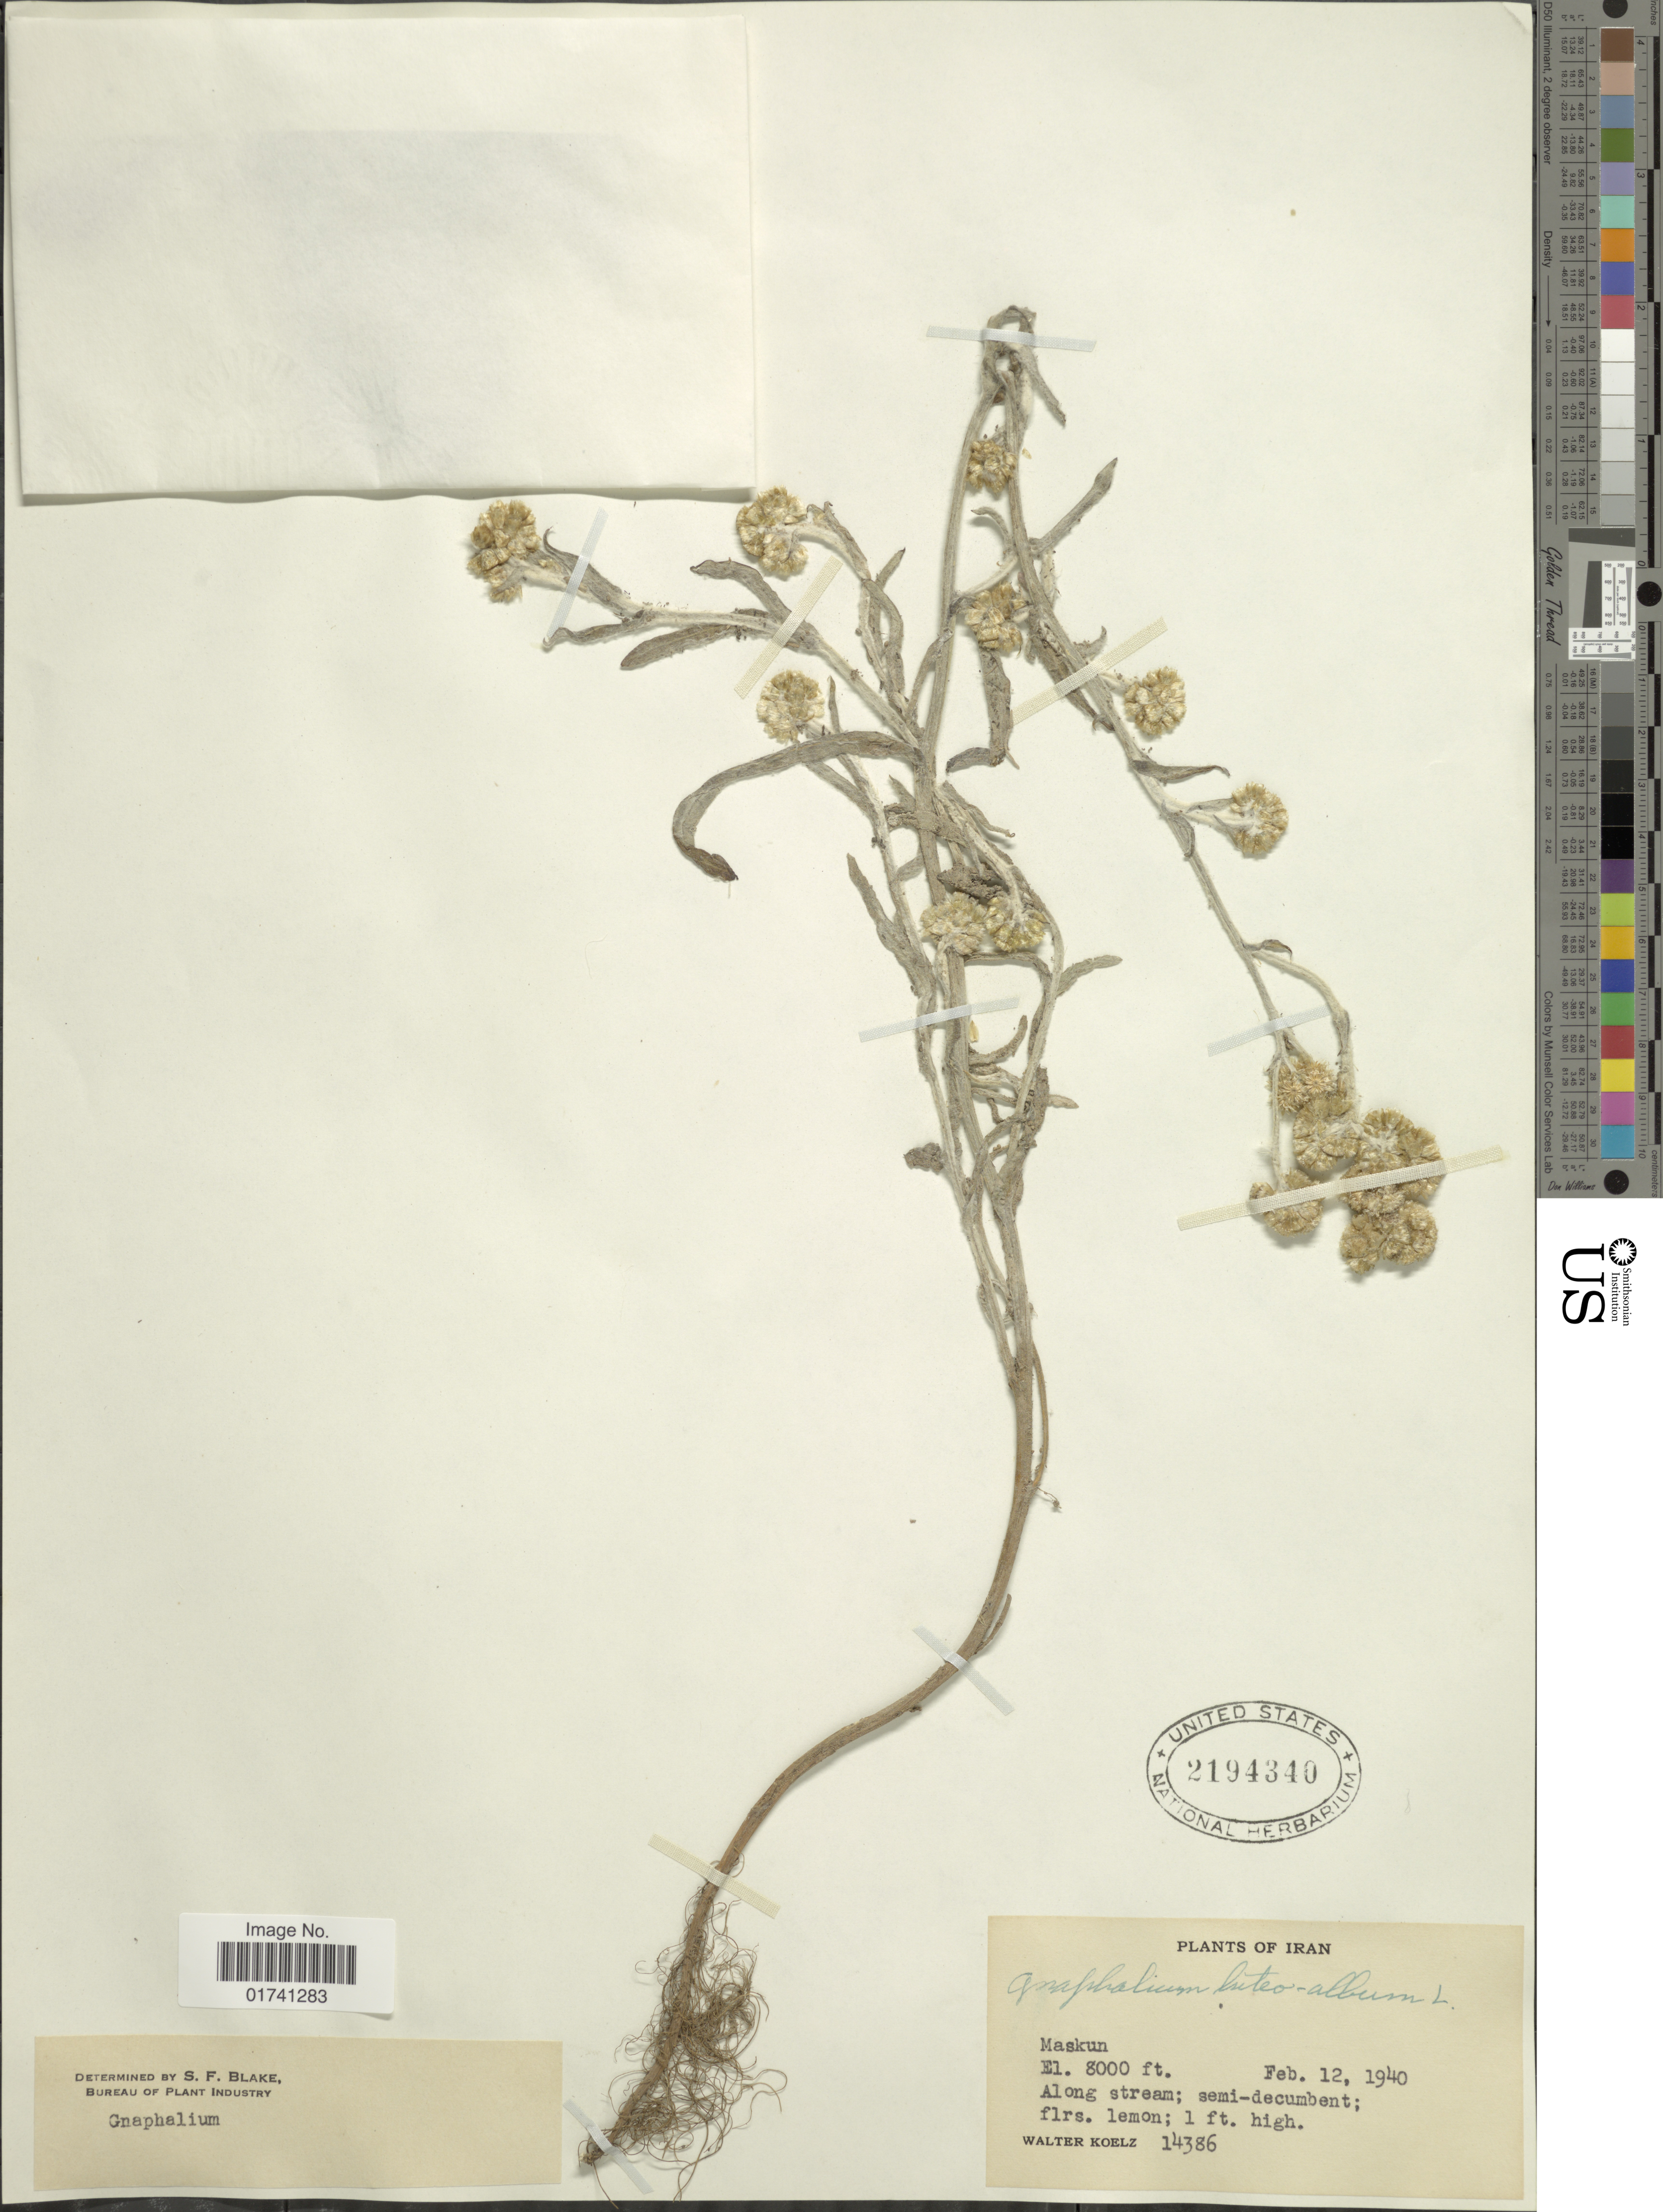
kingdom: Plantae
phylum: Tracheophyta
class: Magnoliopsida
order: Asterales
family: Asteraceae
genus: Laphangium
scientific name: Laphangium luteoalbum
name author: (L.) Tzvelev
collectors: W. N. Koelz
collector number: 14386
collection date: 1940-02-12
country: Iran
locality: Maskun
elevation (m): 2438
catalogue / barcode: US 2194340